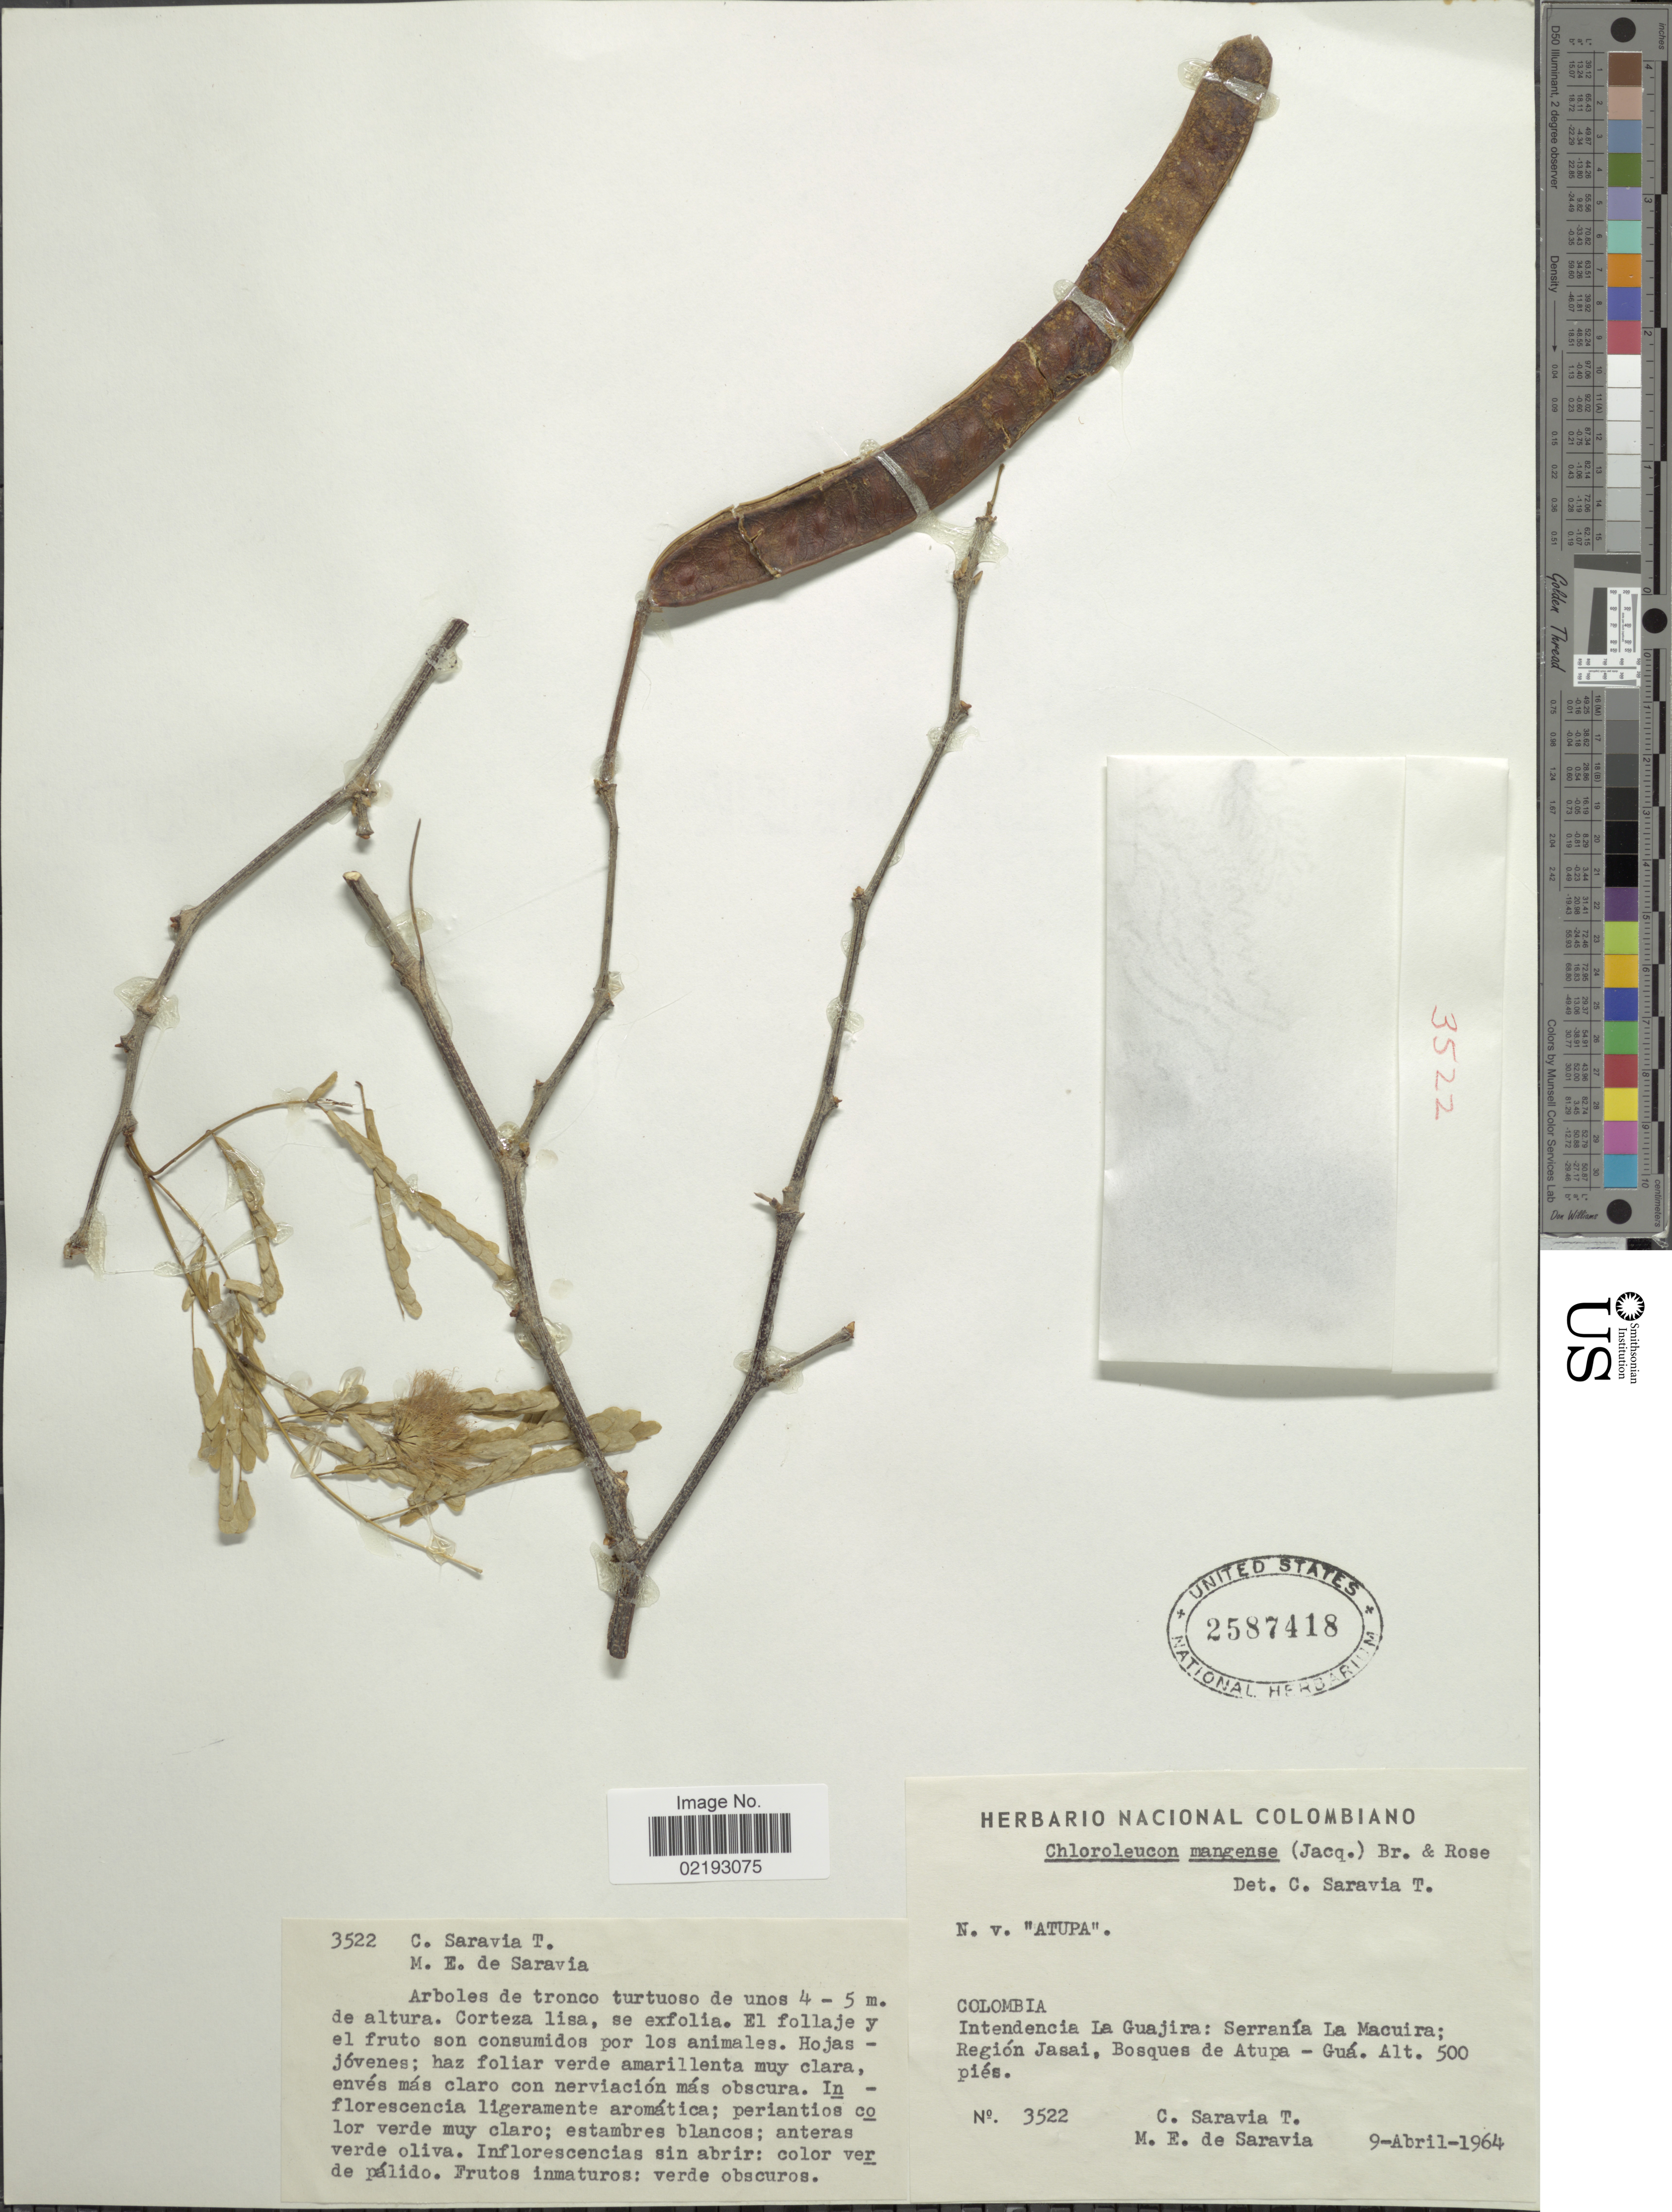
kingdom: Plantae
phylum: Tracheophyta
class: Magnoliopsida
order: Fabales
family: Fabaceae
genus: Chloroleucon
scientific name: Chloroleucon mangense var. mangense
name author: (Jacq.) Britton & Rose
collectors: C. Saravia T. & M. de Saravia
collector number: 3522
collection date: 1964-04-09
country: Colombia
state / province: La Guajira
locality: Serrania La Macuira, Region Jasai, Bosques de Atupa-Gua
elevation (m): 152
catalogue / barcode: US 2587418